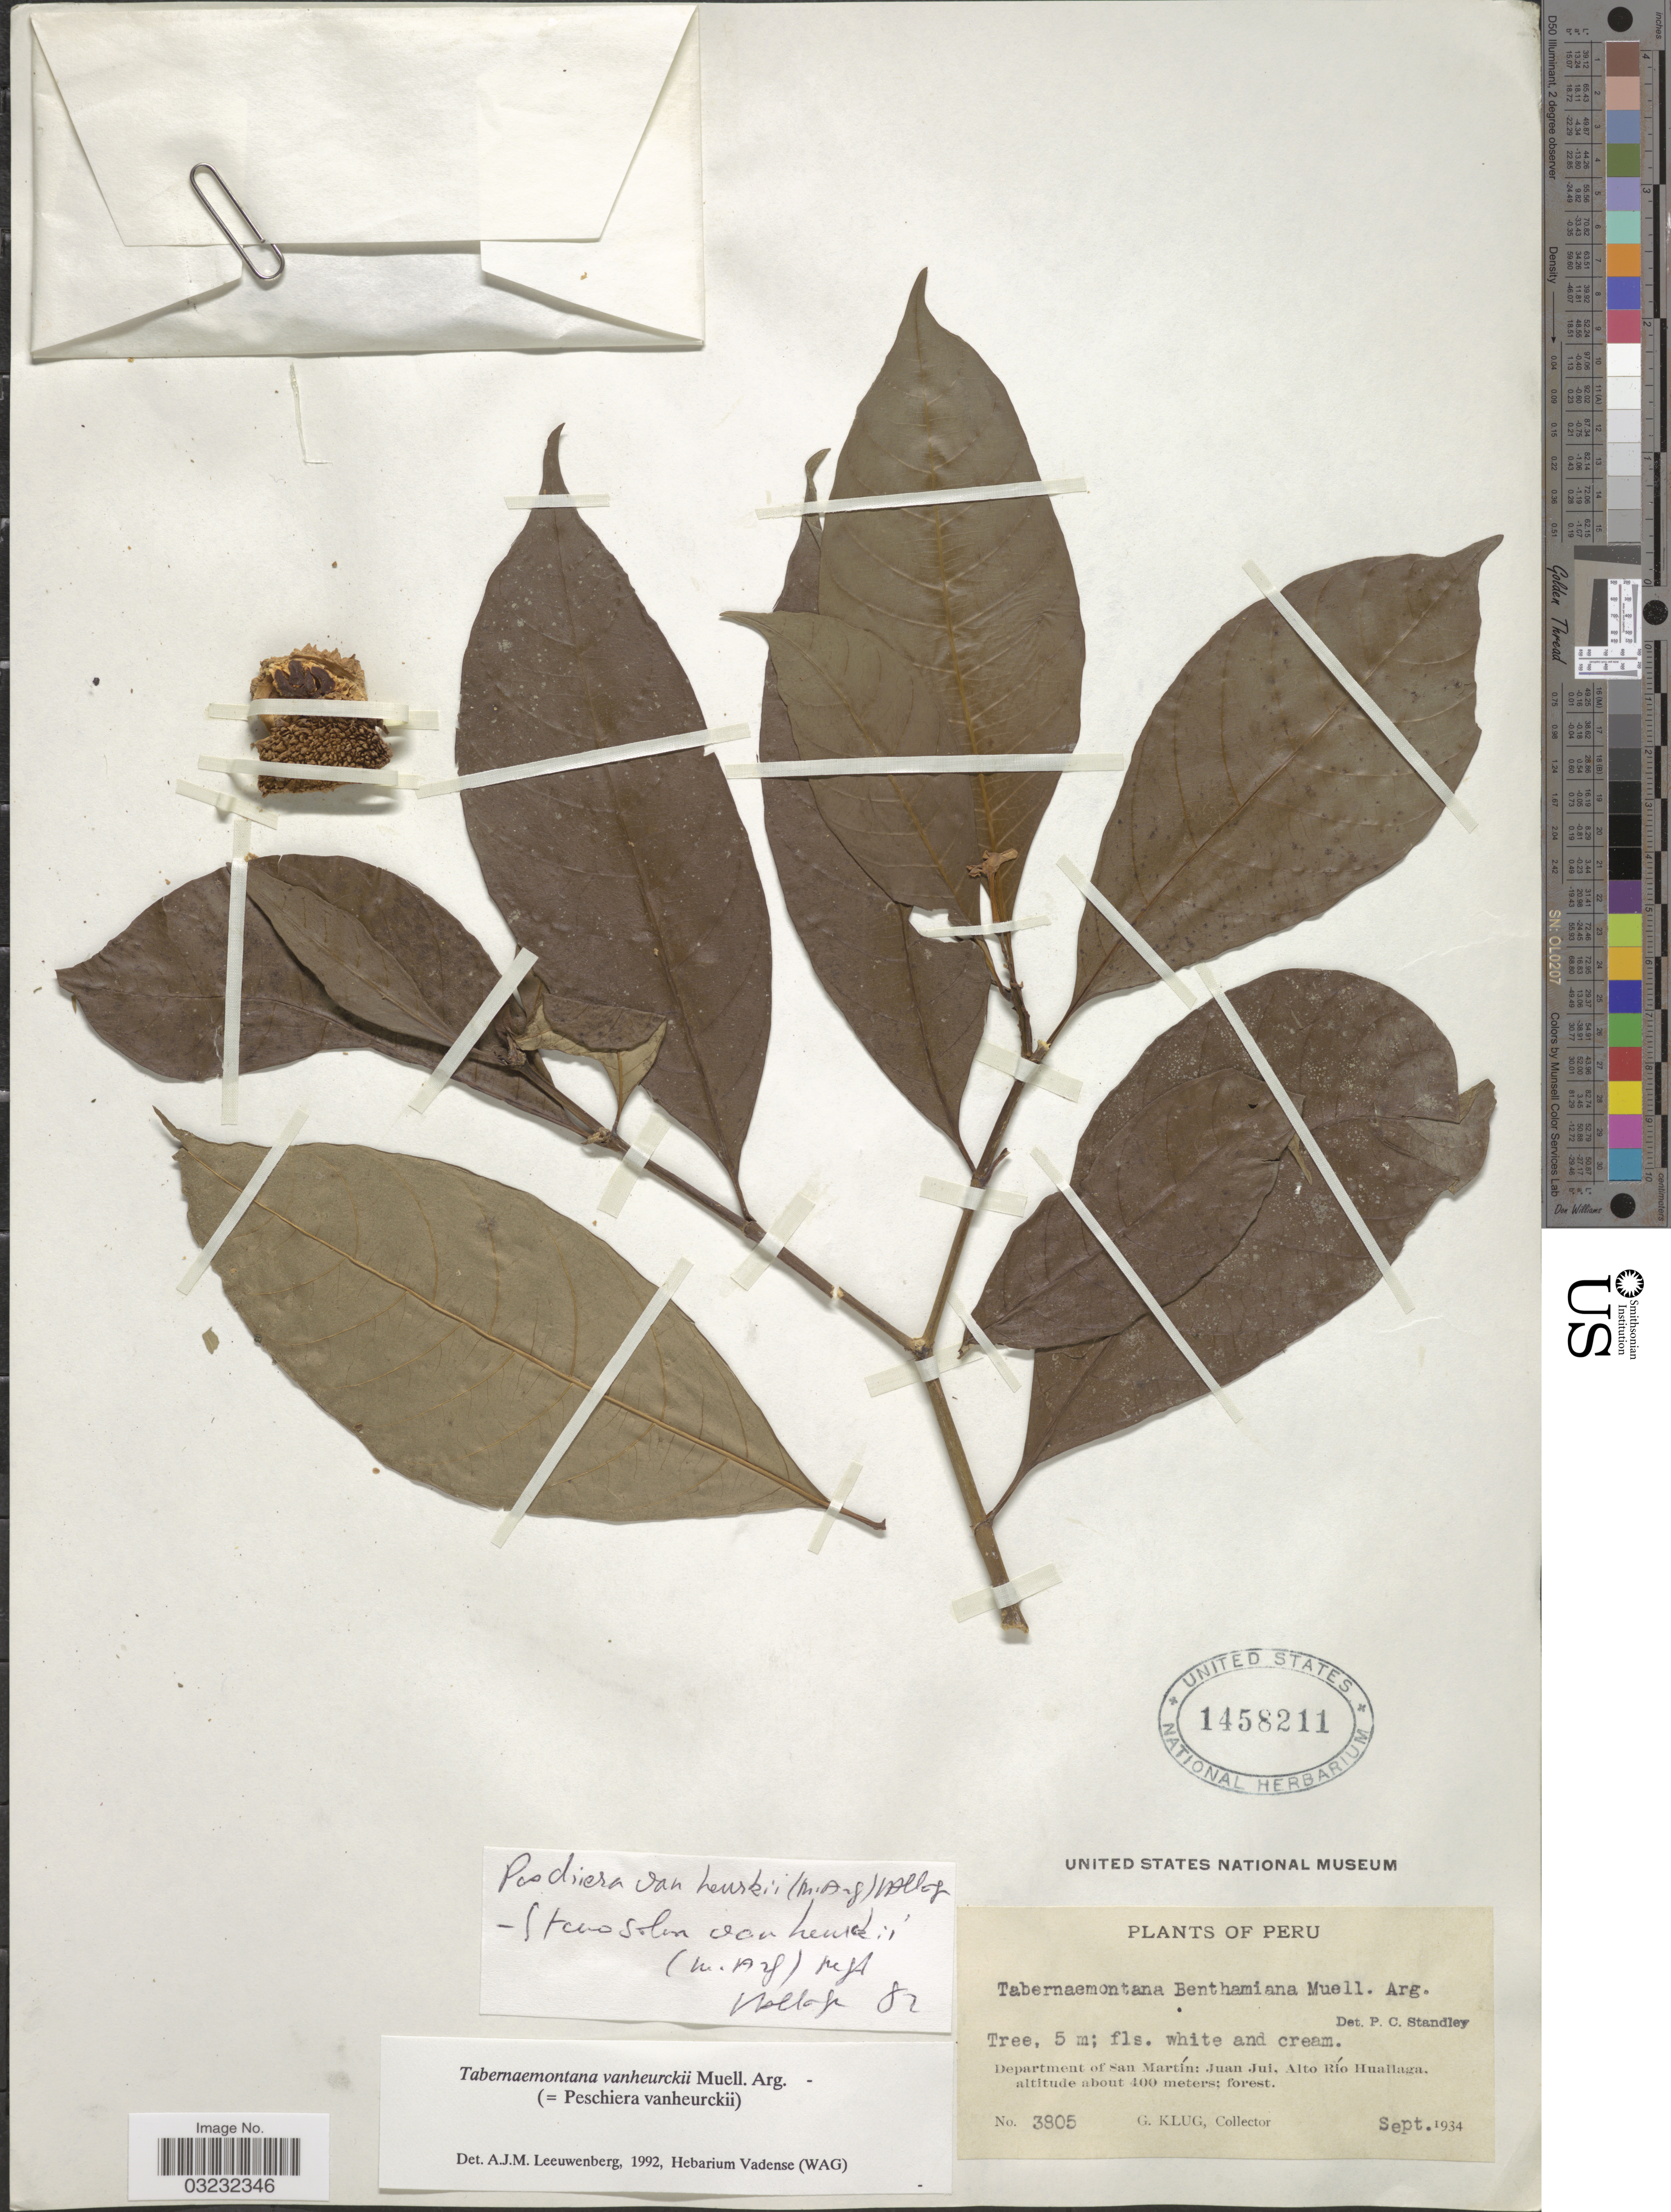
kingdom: Plantae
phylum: Tracheophyta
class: Magnoliopsida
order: Gentianales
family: Apocynaceae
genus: Tabernaemontana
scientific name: Tabernaemontana vanheurckii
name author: Müll. Arg.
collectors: G. Klug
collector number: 3805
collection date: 1934-09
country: Peru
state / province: San Martín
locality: Department of San Martin: Juan Jui, Alto Río Huallaga.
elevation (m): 400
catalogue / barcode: US 1458211